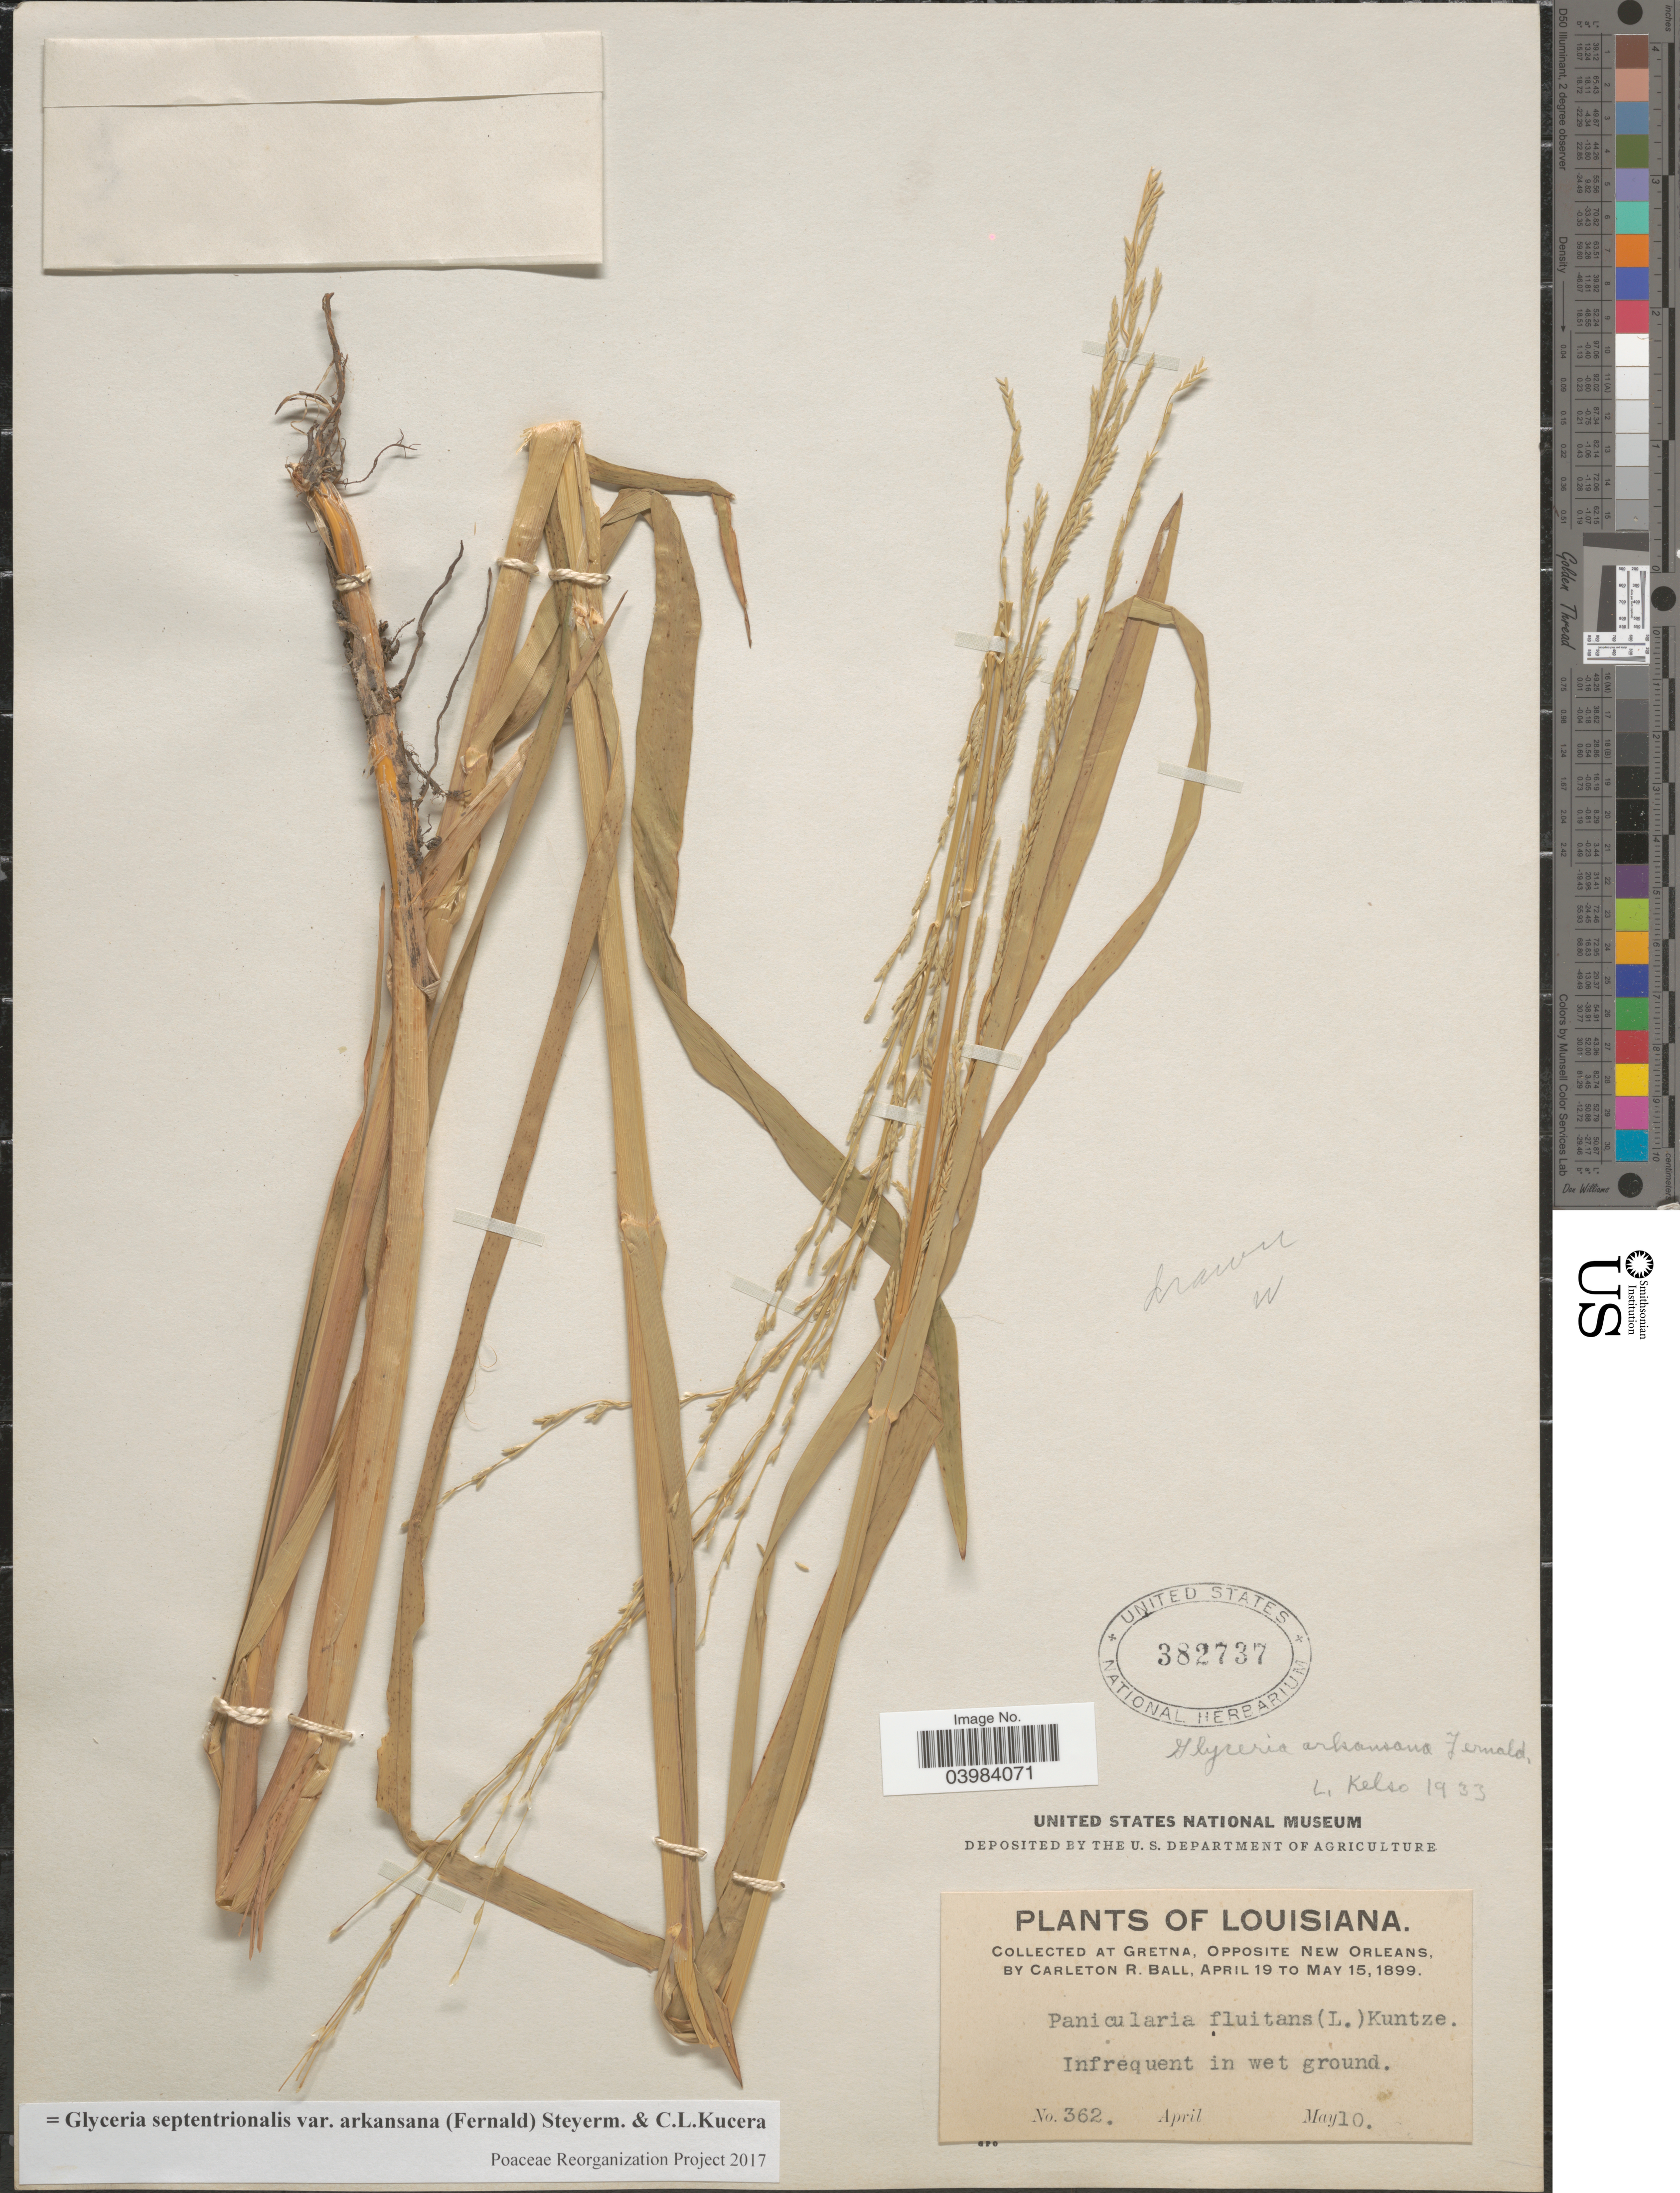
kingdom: Plantae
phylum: Tracheophyta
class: Liliopsida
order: Poales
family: Poaceae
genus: Glyceria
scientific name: Glyceria septentrionalis var. arkansana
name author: (Fernald) Steyerm. & Kucera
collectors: C. R. Ball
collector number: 362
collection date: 1899-05-10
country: United States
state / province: Louisiana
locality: At Gretna, Opposite New Orleans.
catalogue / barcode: US 382737